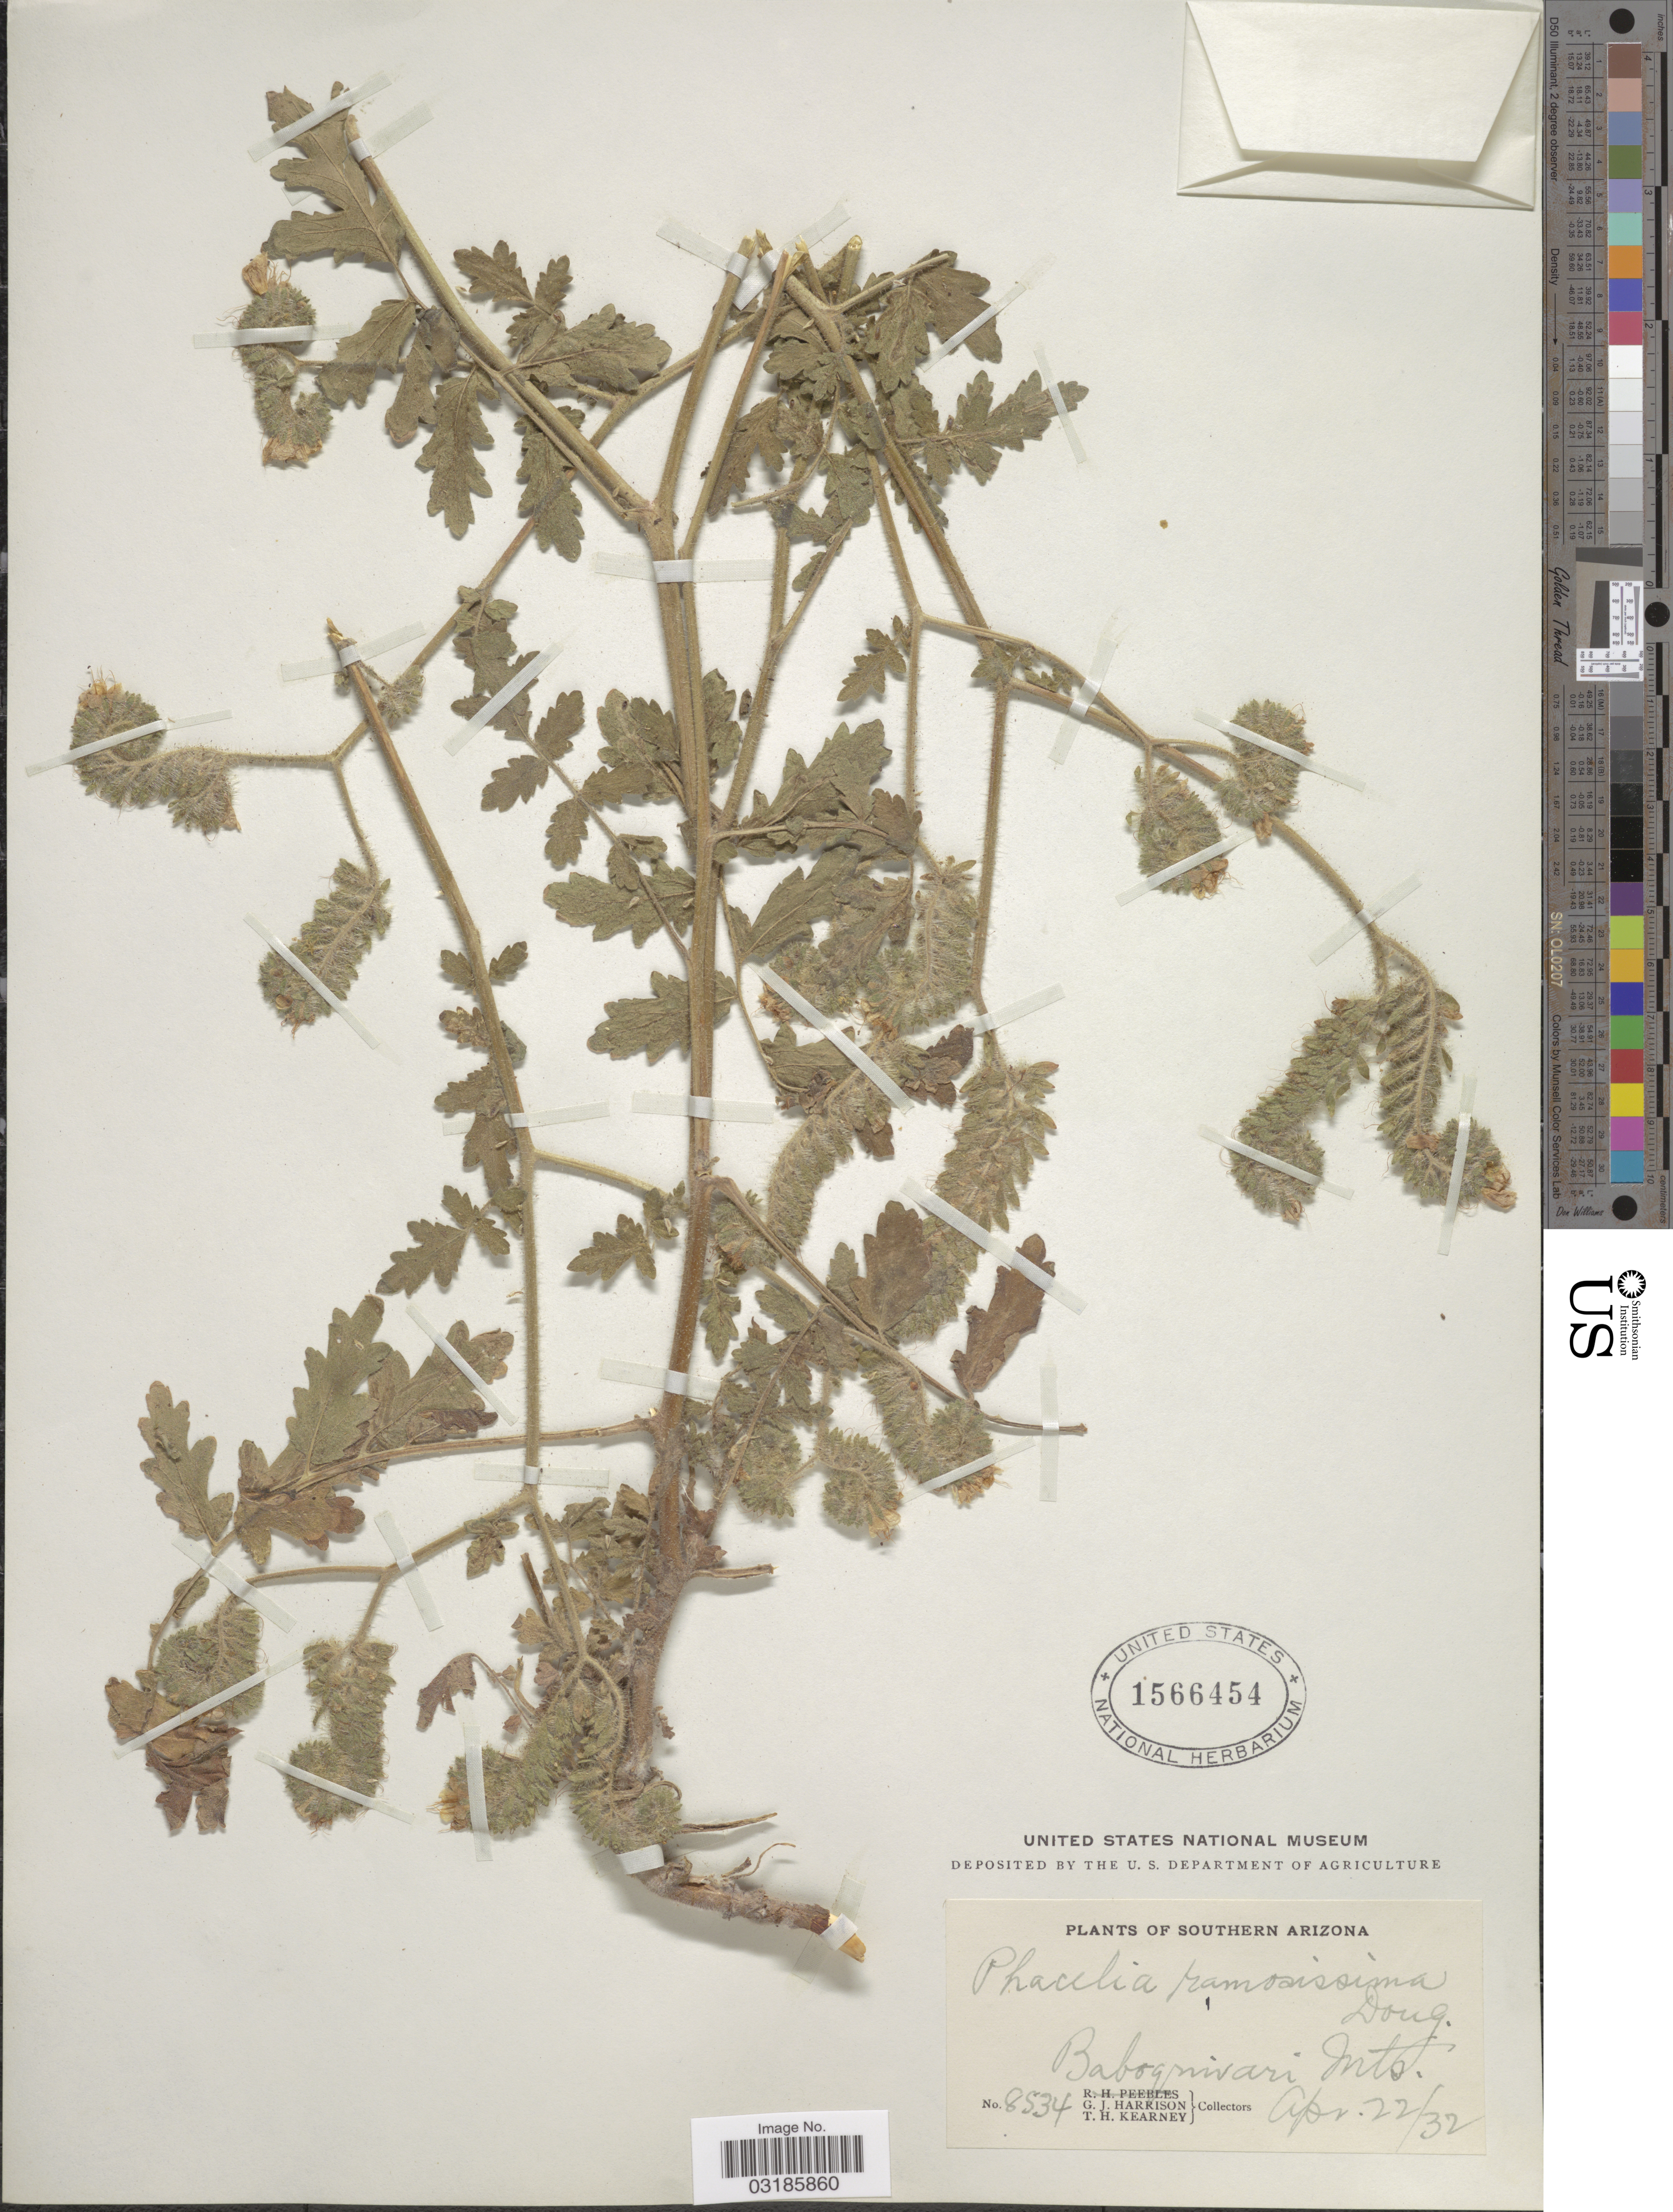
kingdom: Plantae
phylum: Tracheophyta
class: Magnoliopsida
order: Boraginales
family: Hydrophyllaceae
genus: Phacelia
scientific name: Phacelia ramosissima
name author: Douglas ex Lehm.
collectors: G. J. Harrison & T. H. Kearney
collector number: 8534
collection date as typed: Transcribed d/m/y: 22/4/32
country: United States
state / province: Arizona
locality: Southern Arizona. Baboquivari Mts.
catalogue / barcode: US 1566454